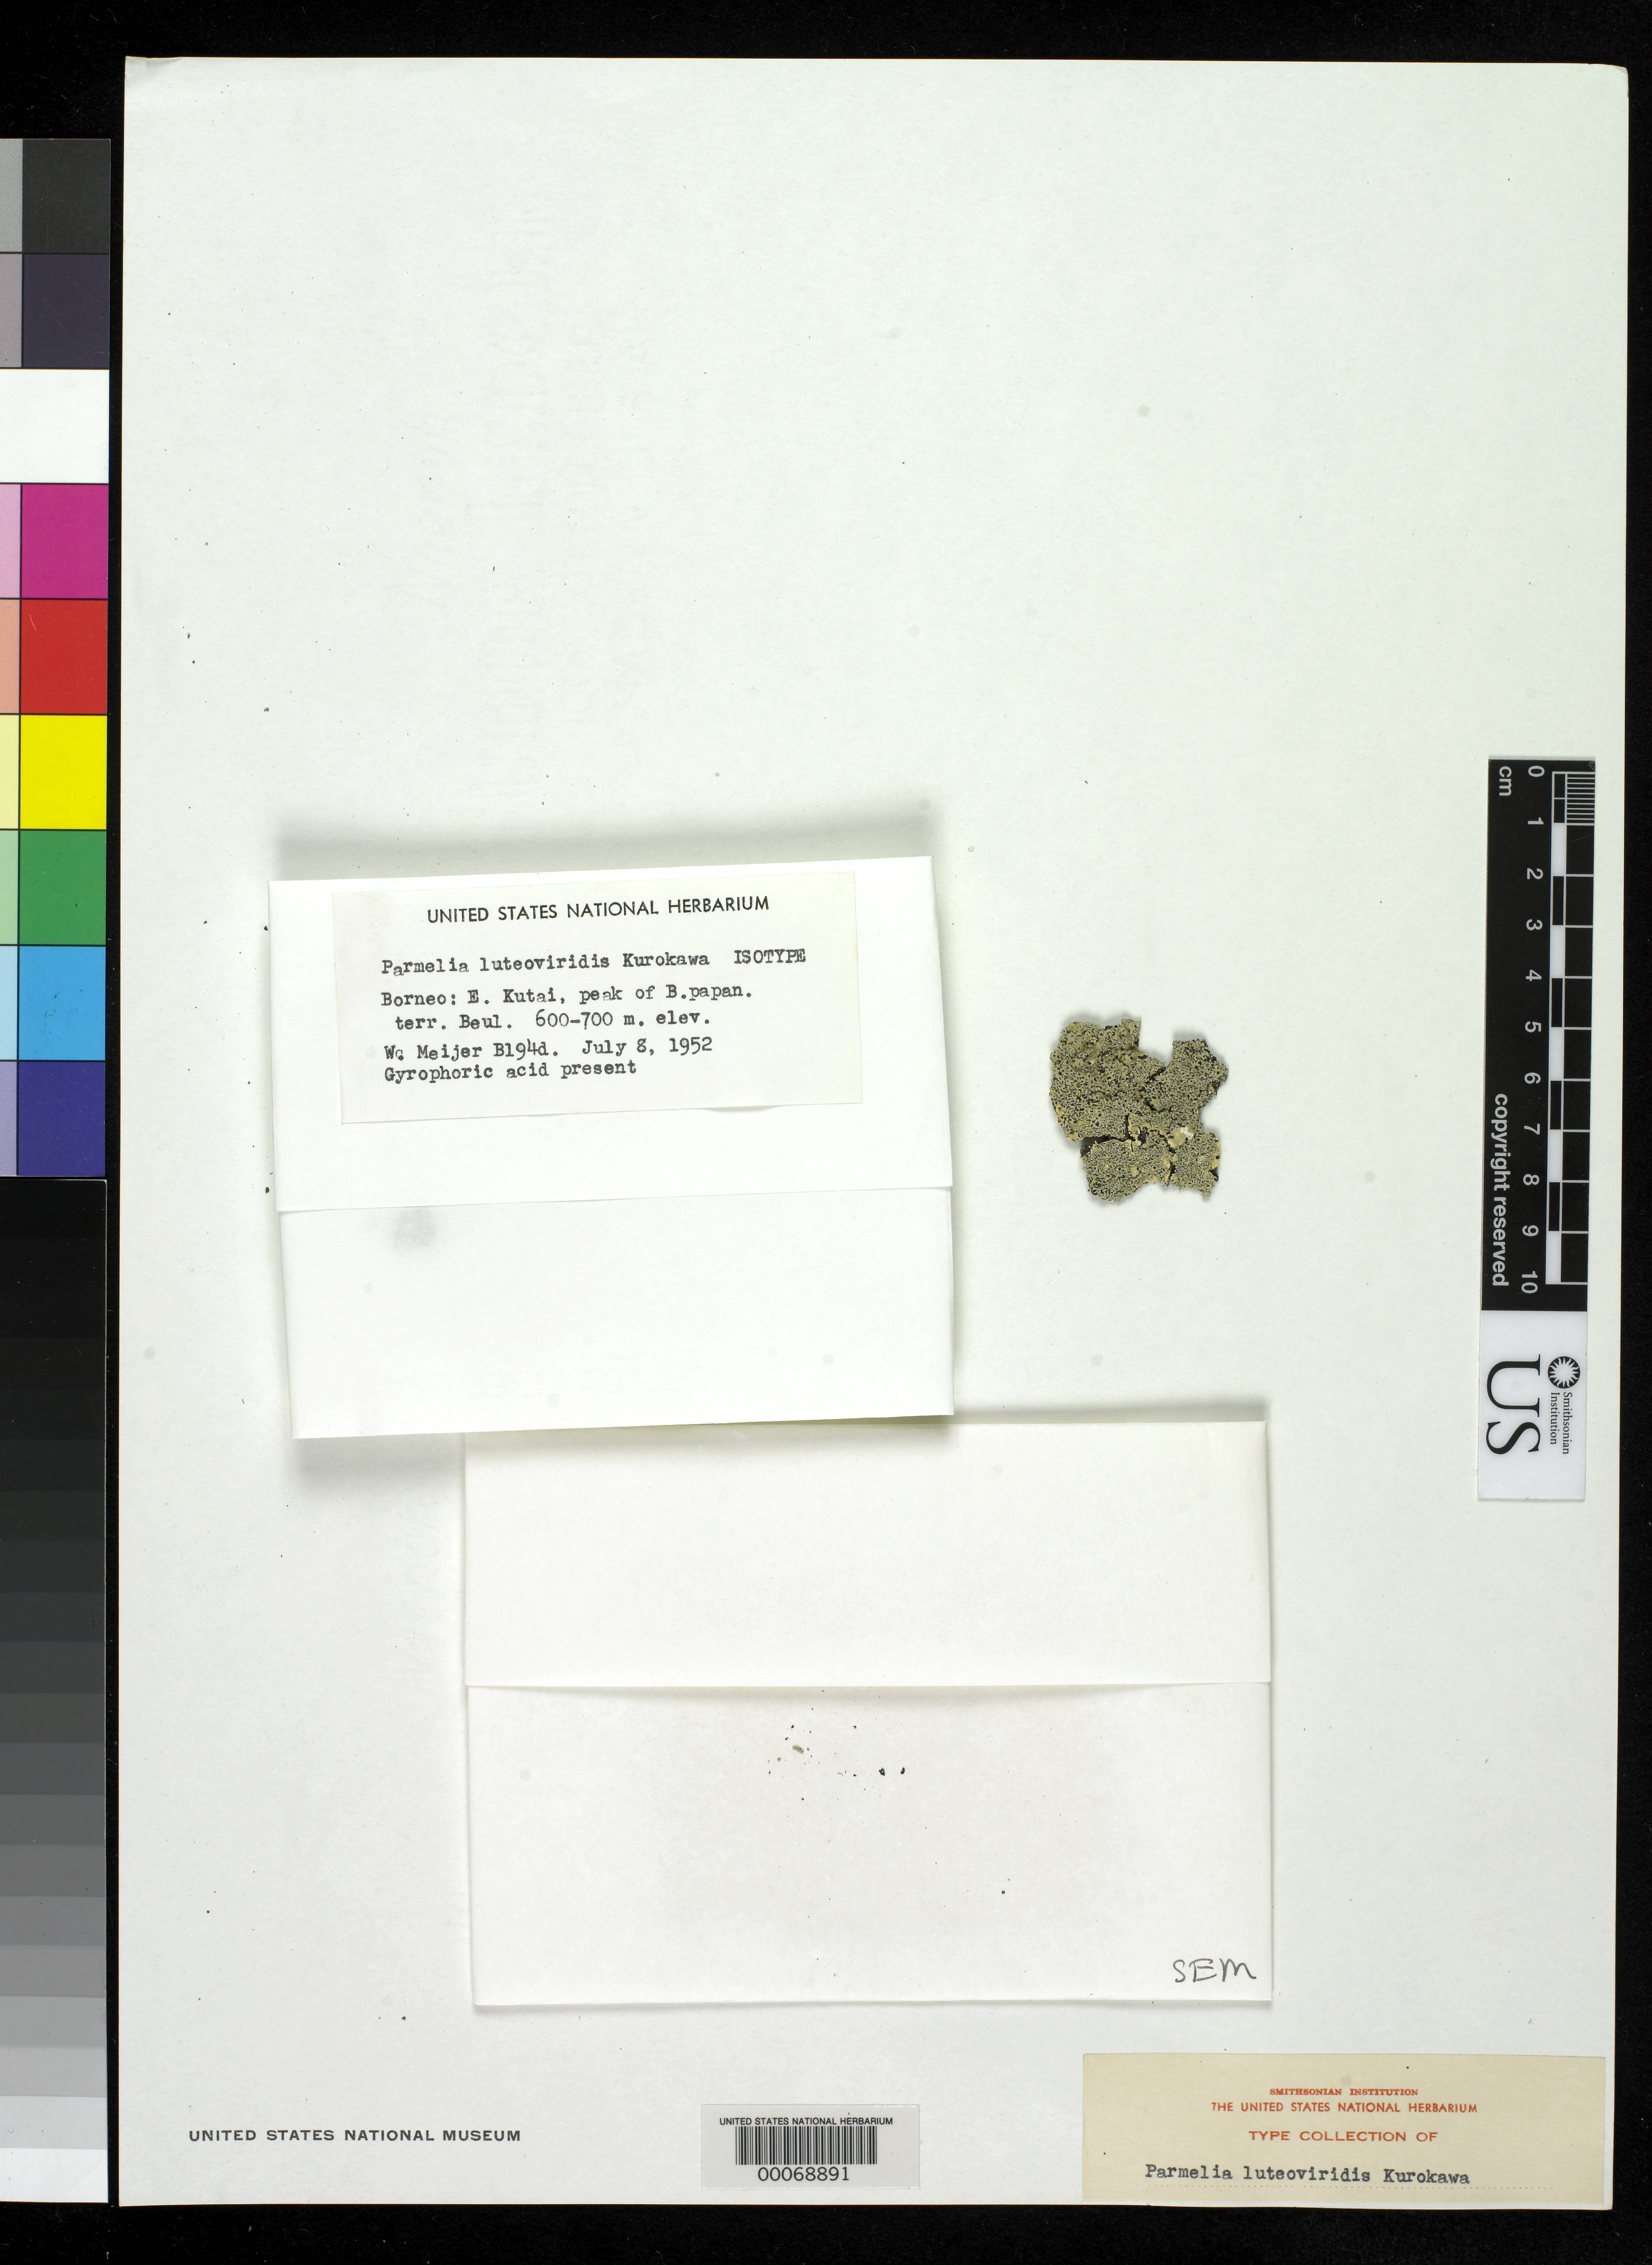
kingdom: Fungi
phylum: Ascomycota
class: Lecanoromycetes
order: Lecanorales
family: Parmeliaceae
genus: Parmelia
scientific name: Parmelia luteoviridis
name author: Kurok. in Hale & Kurok.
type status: Isotype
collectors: W. Meijer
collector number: B1948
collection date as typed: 08 Jul 1952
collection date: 1952-07-08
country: Indonesia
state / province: Kalimantan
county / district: Kalimantan Timur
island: Borneo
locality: E Kutai, peak of B. Bapan. Terr. Beul.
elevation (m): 600